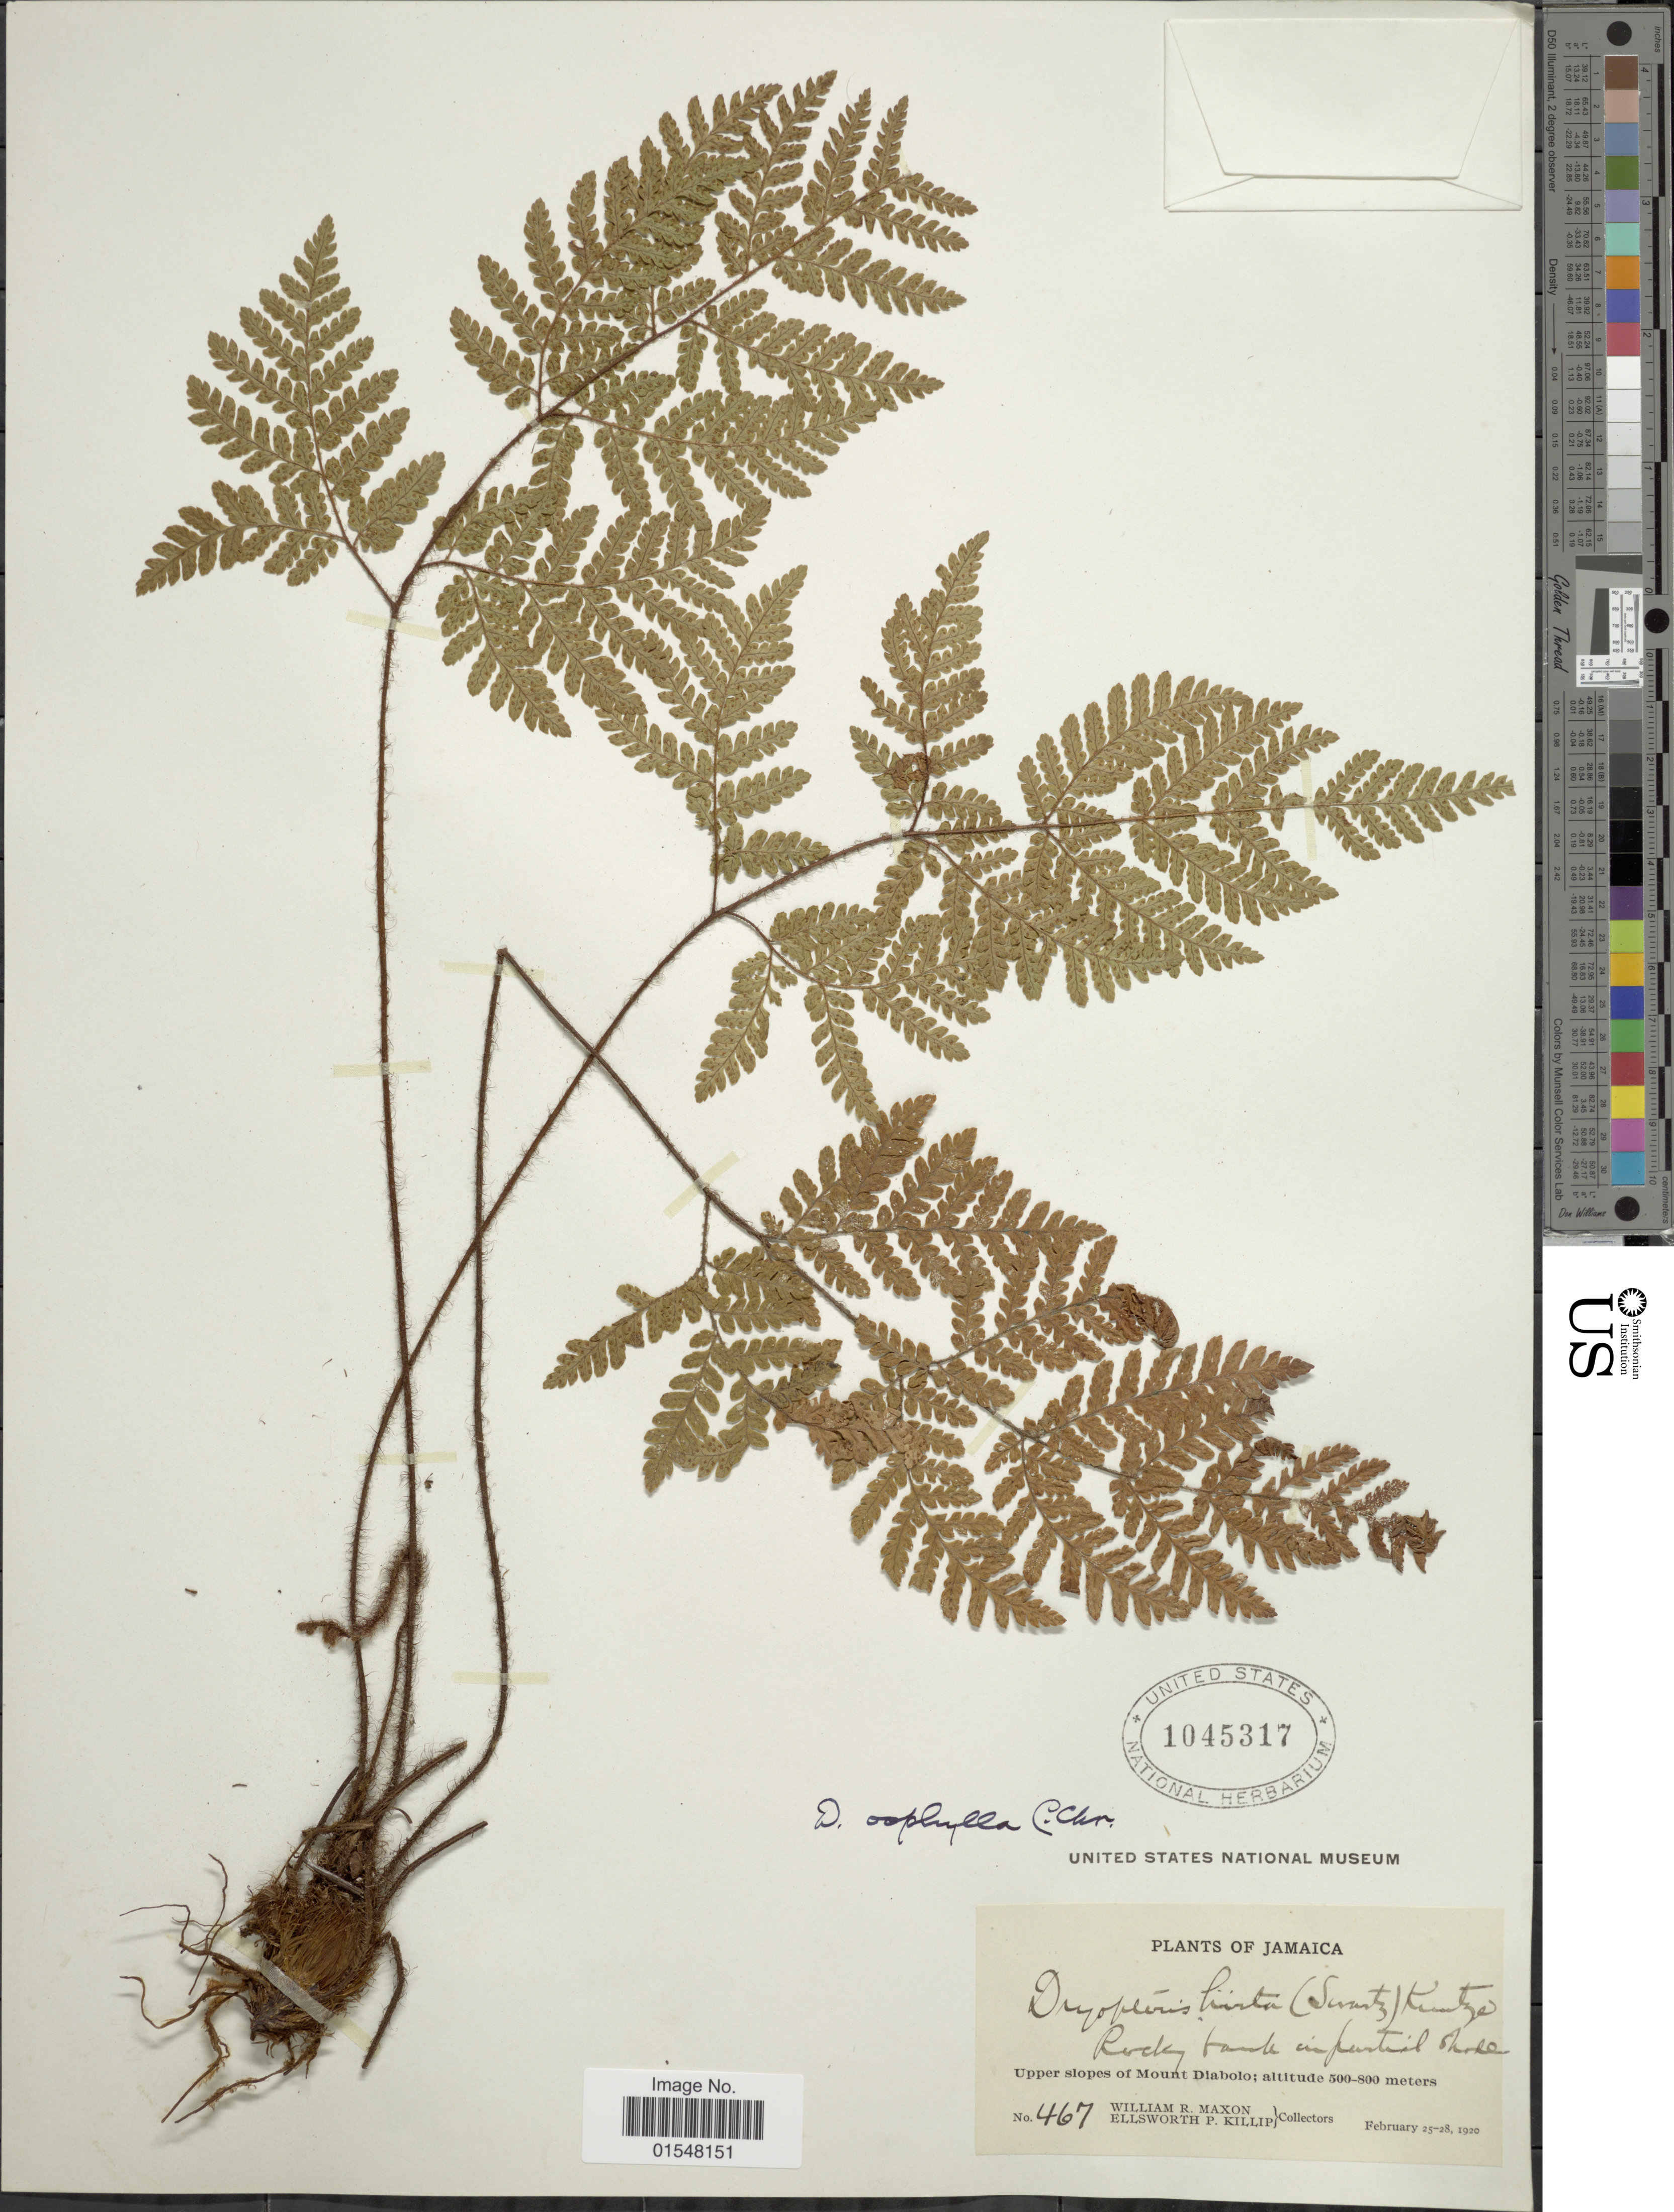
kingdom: Plantae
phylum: Tracheophyta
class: Polypodiopsida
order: Polypodiales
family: Dryopteridaceae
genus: Ctenitis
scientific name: Ctenitis oophylla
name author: (C. Chr.) Ching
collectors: W. R. Maxon & E. P. Killip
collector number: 467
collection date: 1920-02-25/1920-02-28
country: Jamaica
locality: Upper slopes of Mount Diabolo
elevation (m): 500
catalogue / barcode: US 1045317